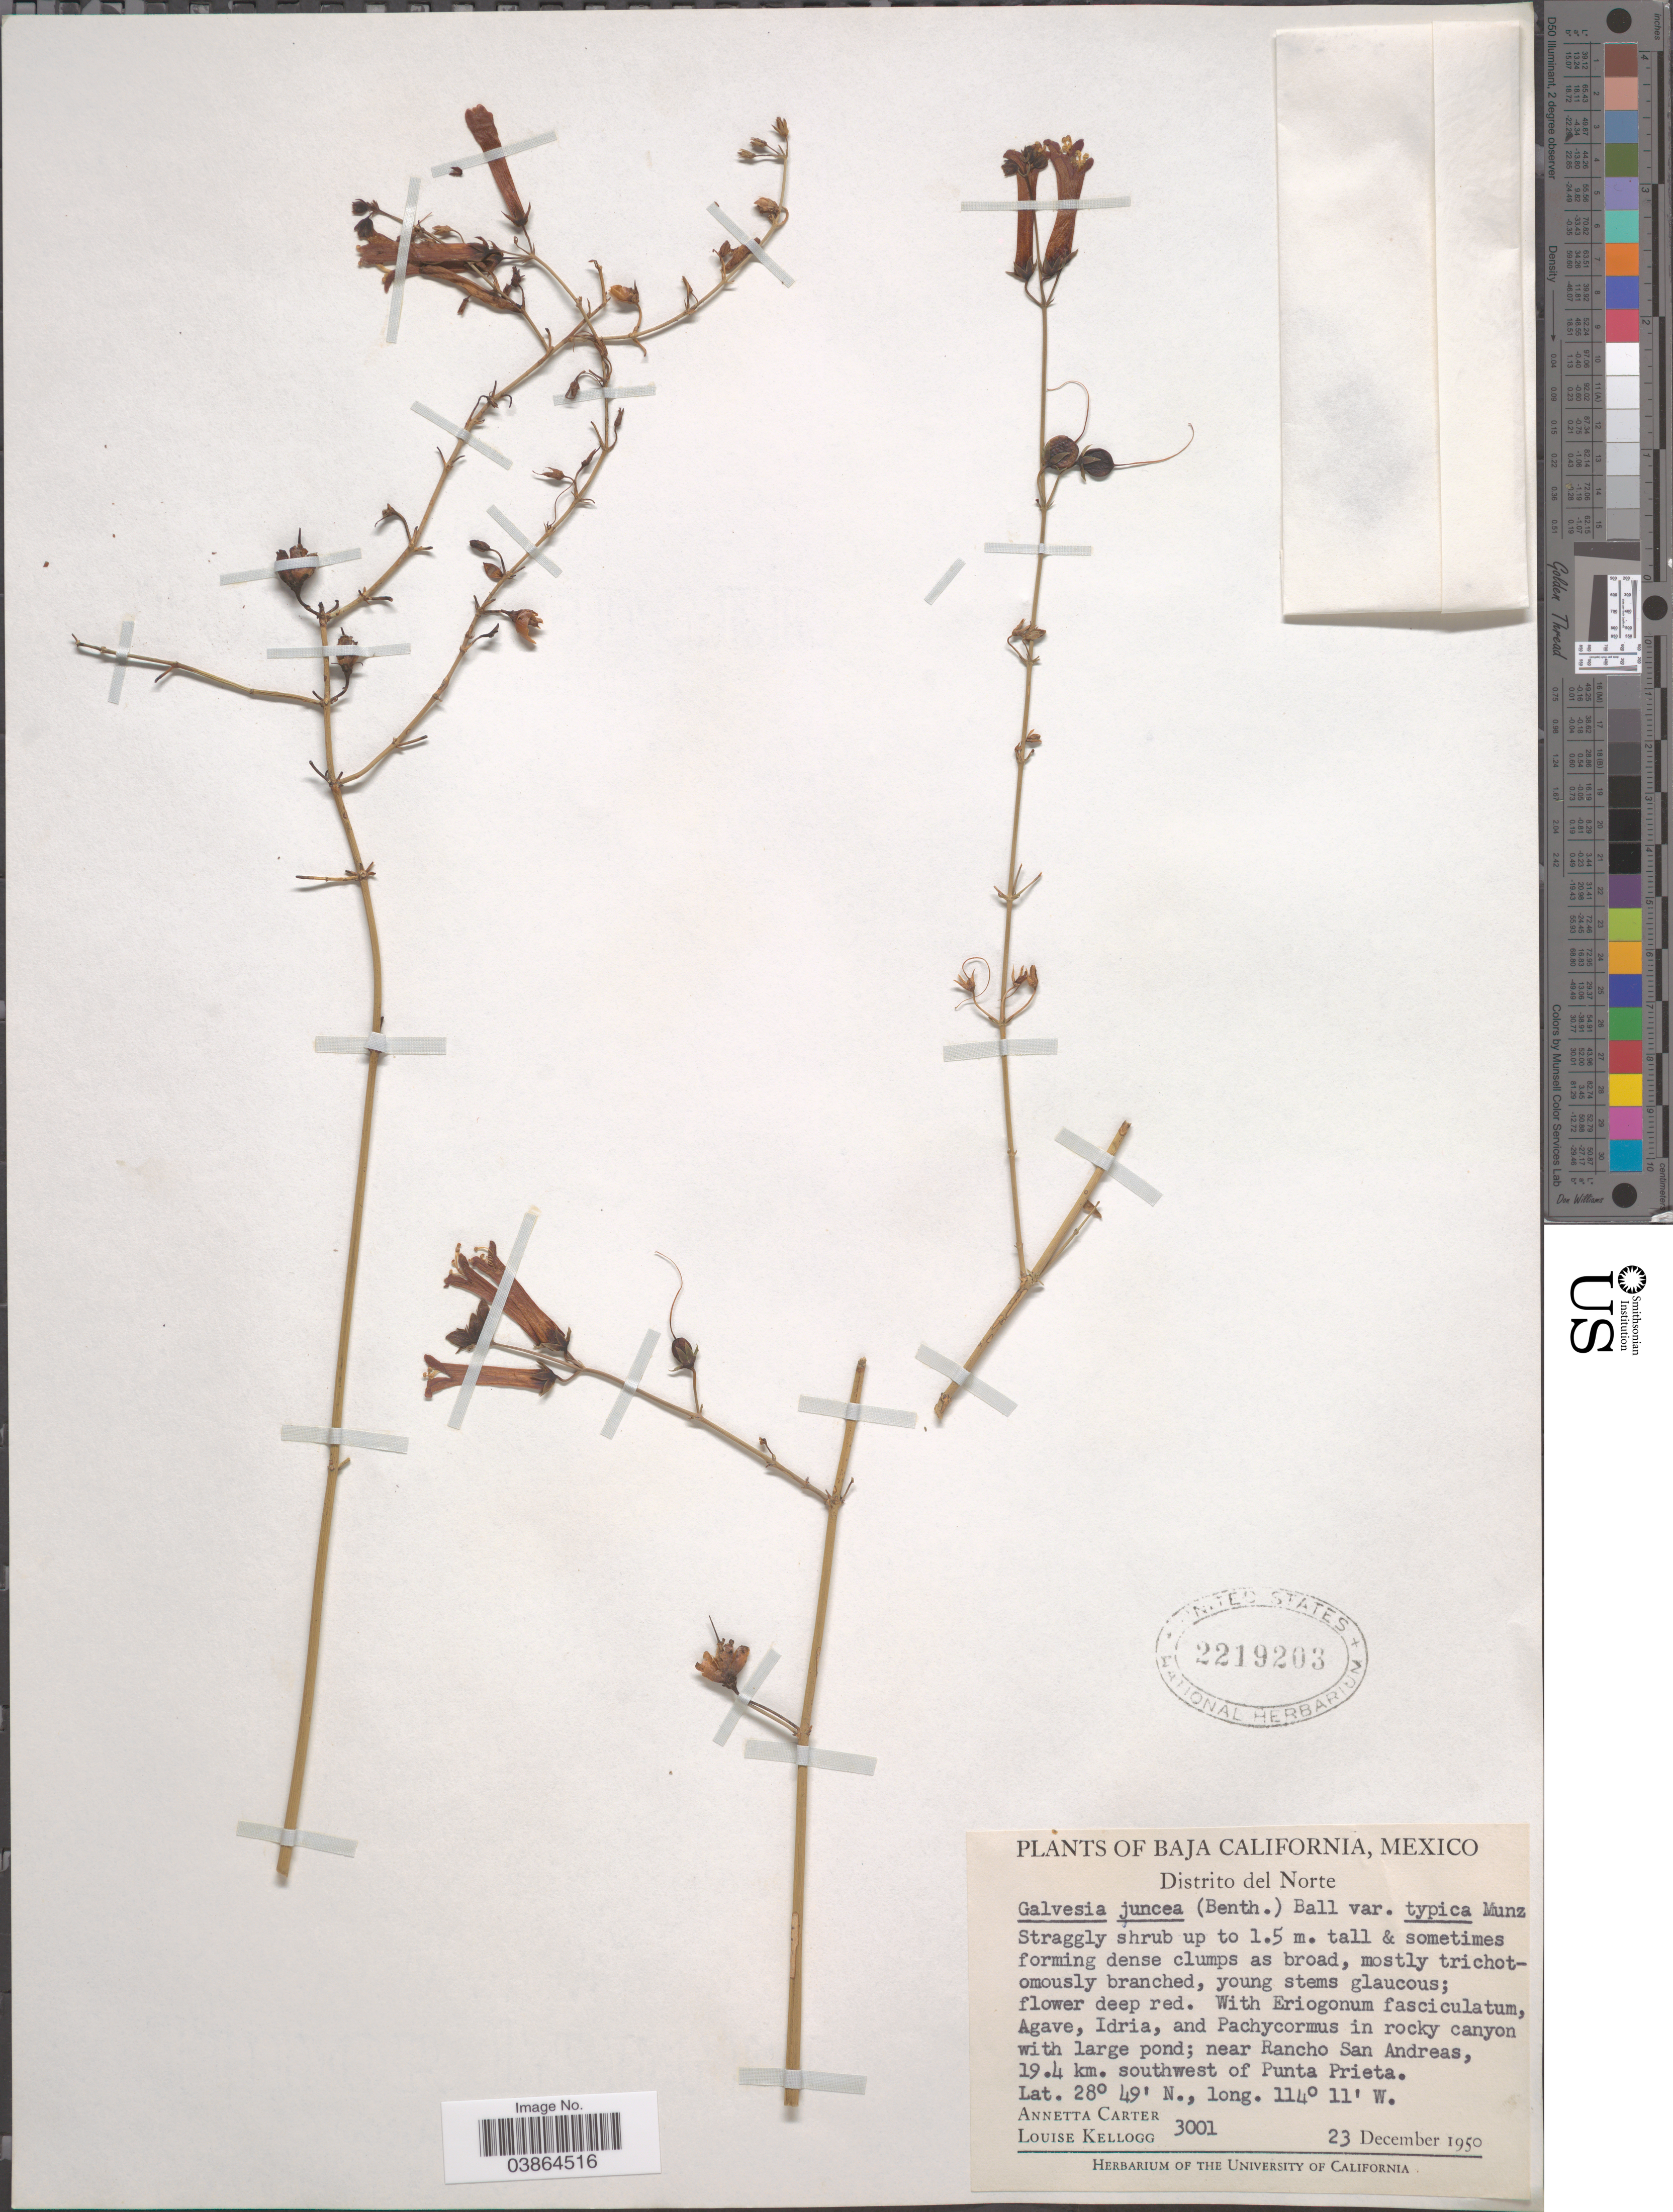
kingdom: Plantae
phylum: Tracheophyta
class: Magnoliopsida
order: Lamiales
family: Plantaginaceae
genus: Gambelia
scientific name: Gambelia juncea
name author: (Benth.) D.A. Sutton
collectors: A. Carter & L. Kellogg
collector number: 3001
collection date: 1950-12-23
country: Mexico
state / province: Baja California Norte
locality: Distrito del Norte. Near Rancho San Andreas, 19.4 km. southwest of Punta Prieta.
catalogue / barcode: US 2219203